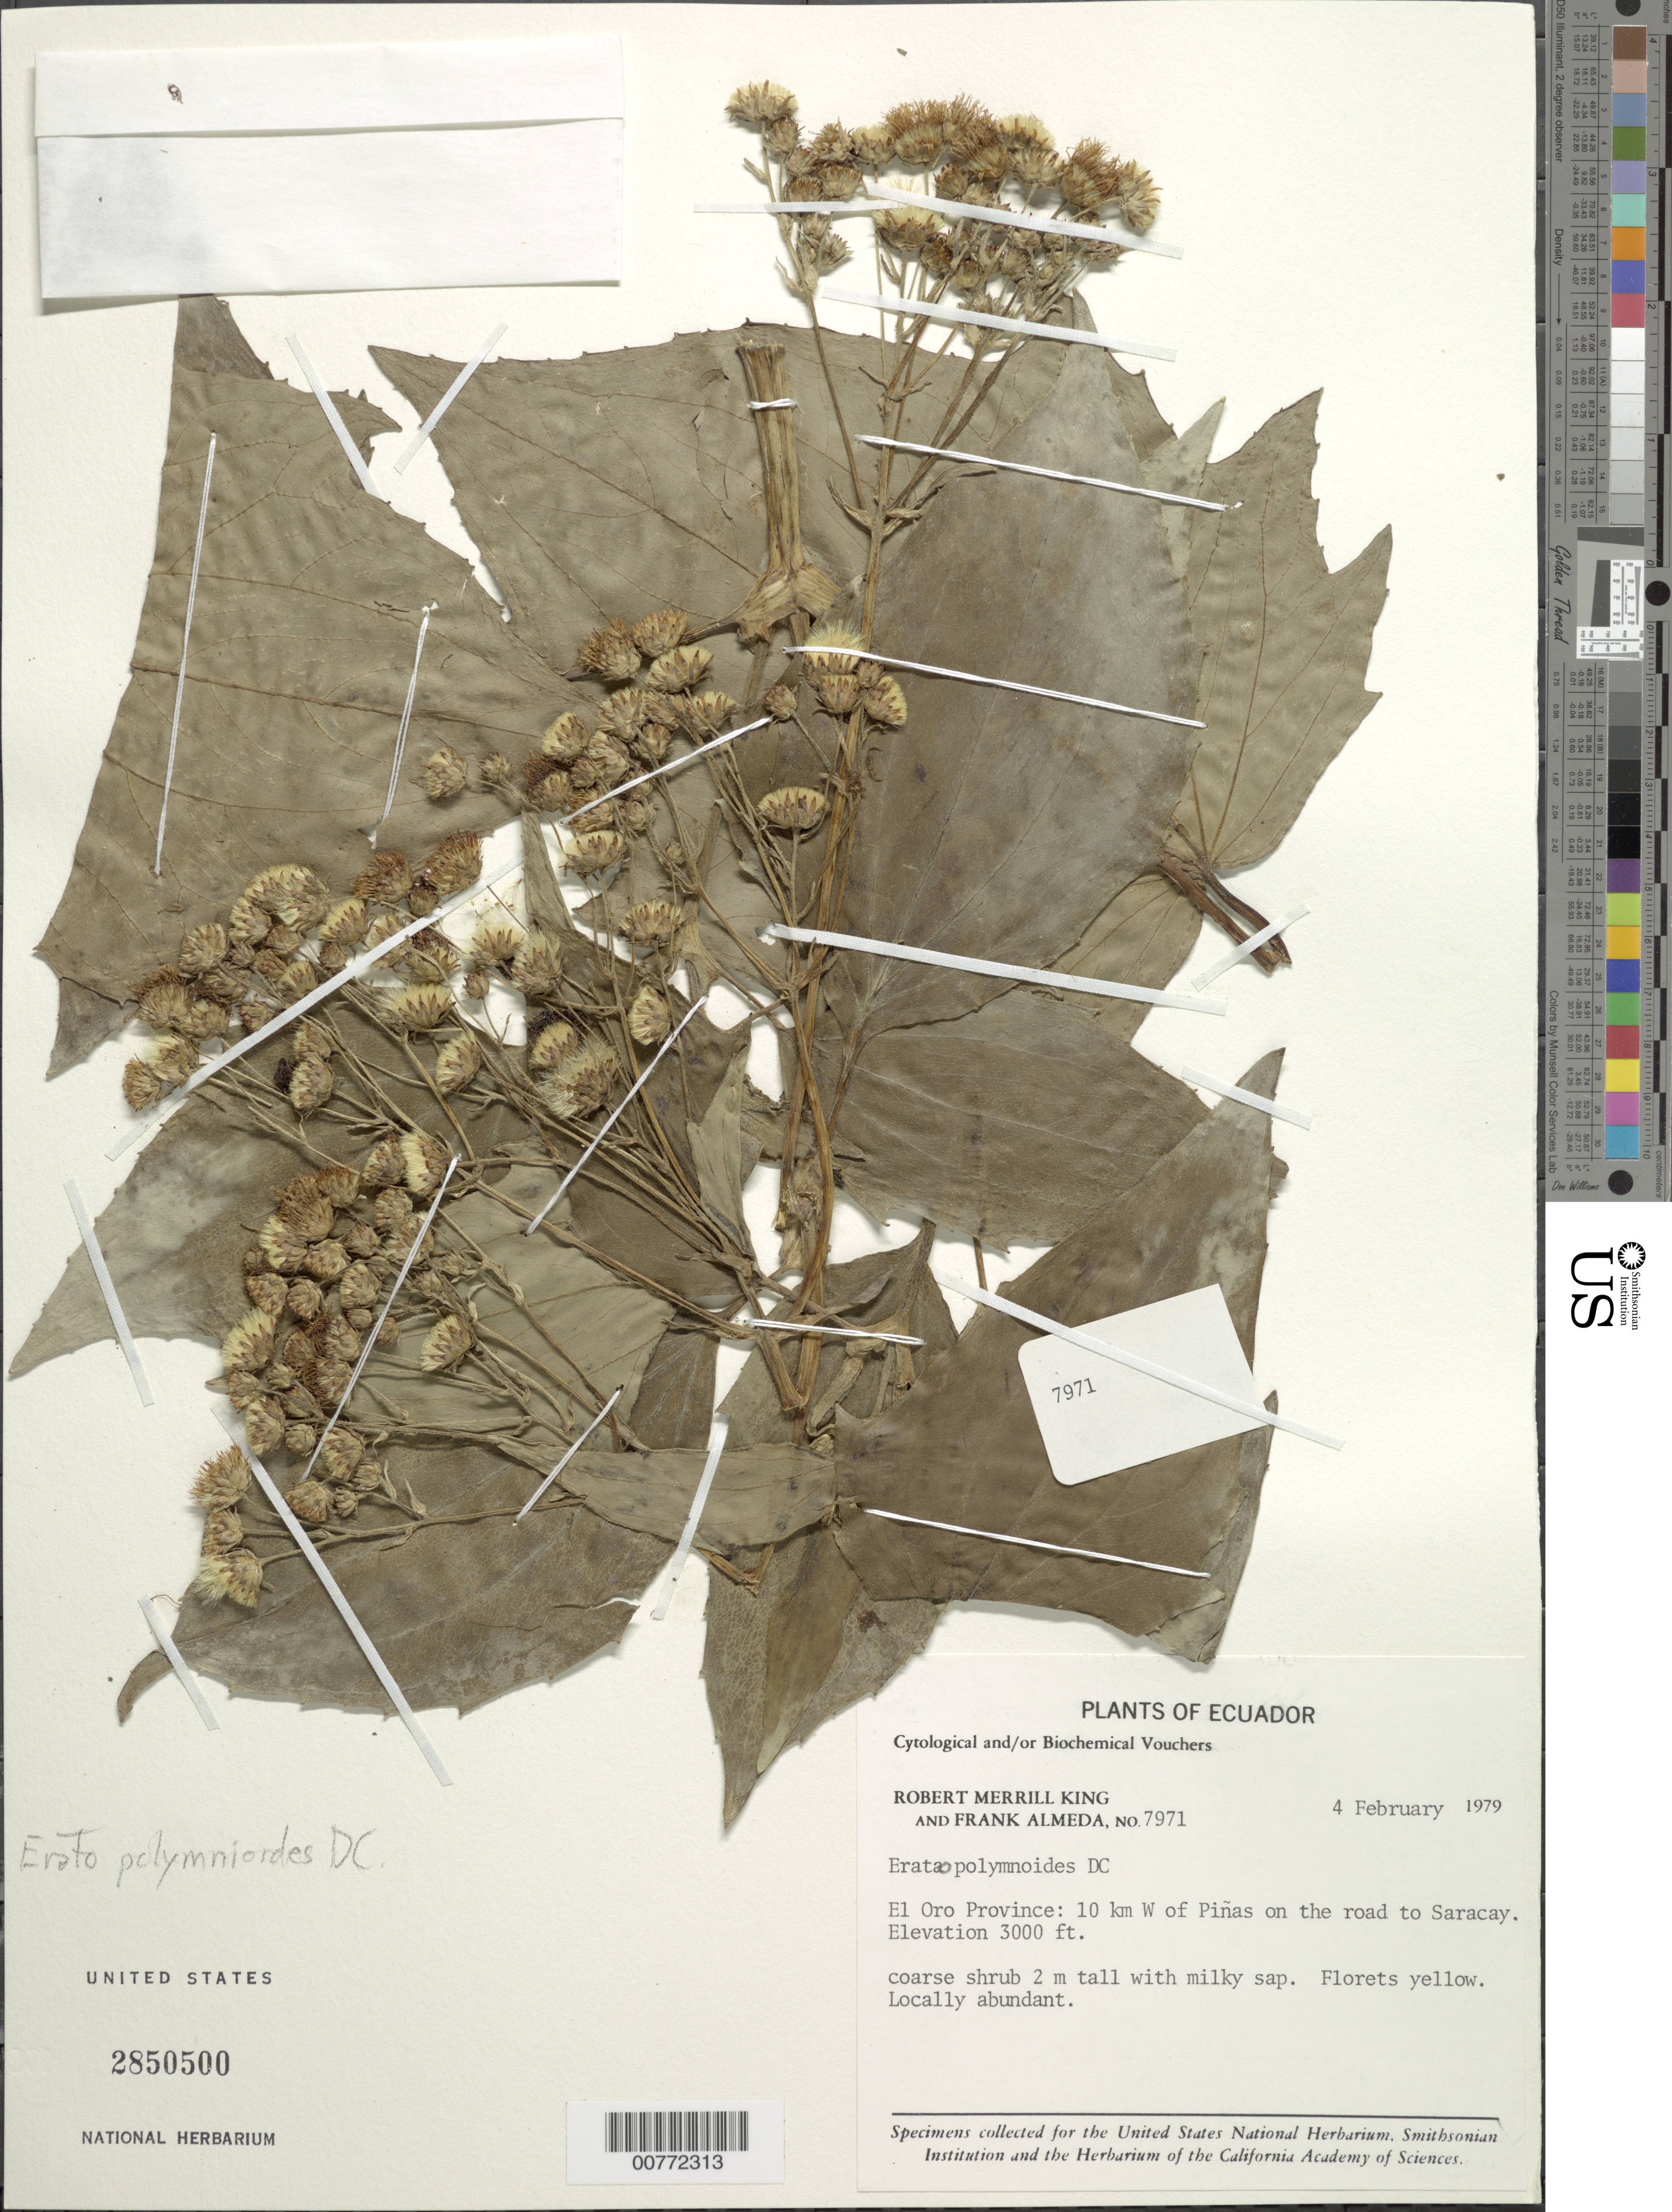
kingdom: Plantae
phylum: Tracheophyta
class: Magnoliopsida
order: Asterales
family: Asteraceae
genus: Erato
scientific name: Erato polymnioides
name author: DC.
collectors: R. M. King & F. Almeda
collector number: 7971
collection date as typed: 4 February 1979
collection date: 1979-02-04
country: Ecuador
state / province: El Oro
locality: Pinas, 10 km W of on the rd to Saracay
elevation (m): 914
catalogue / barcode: US 2850500